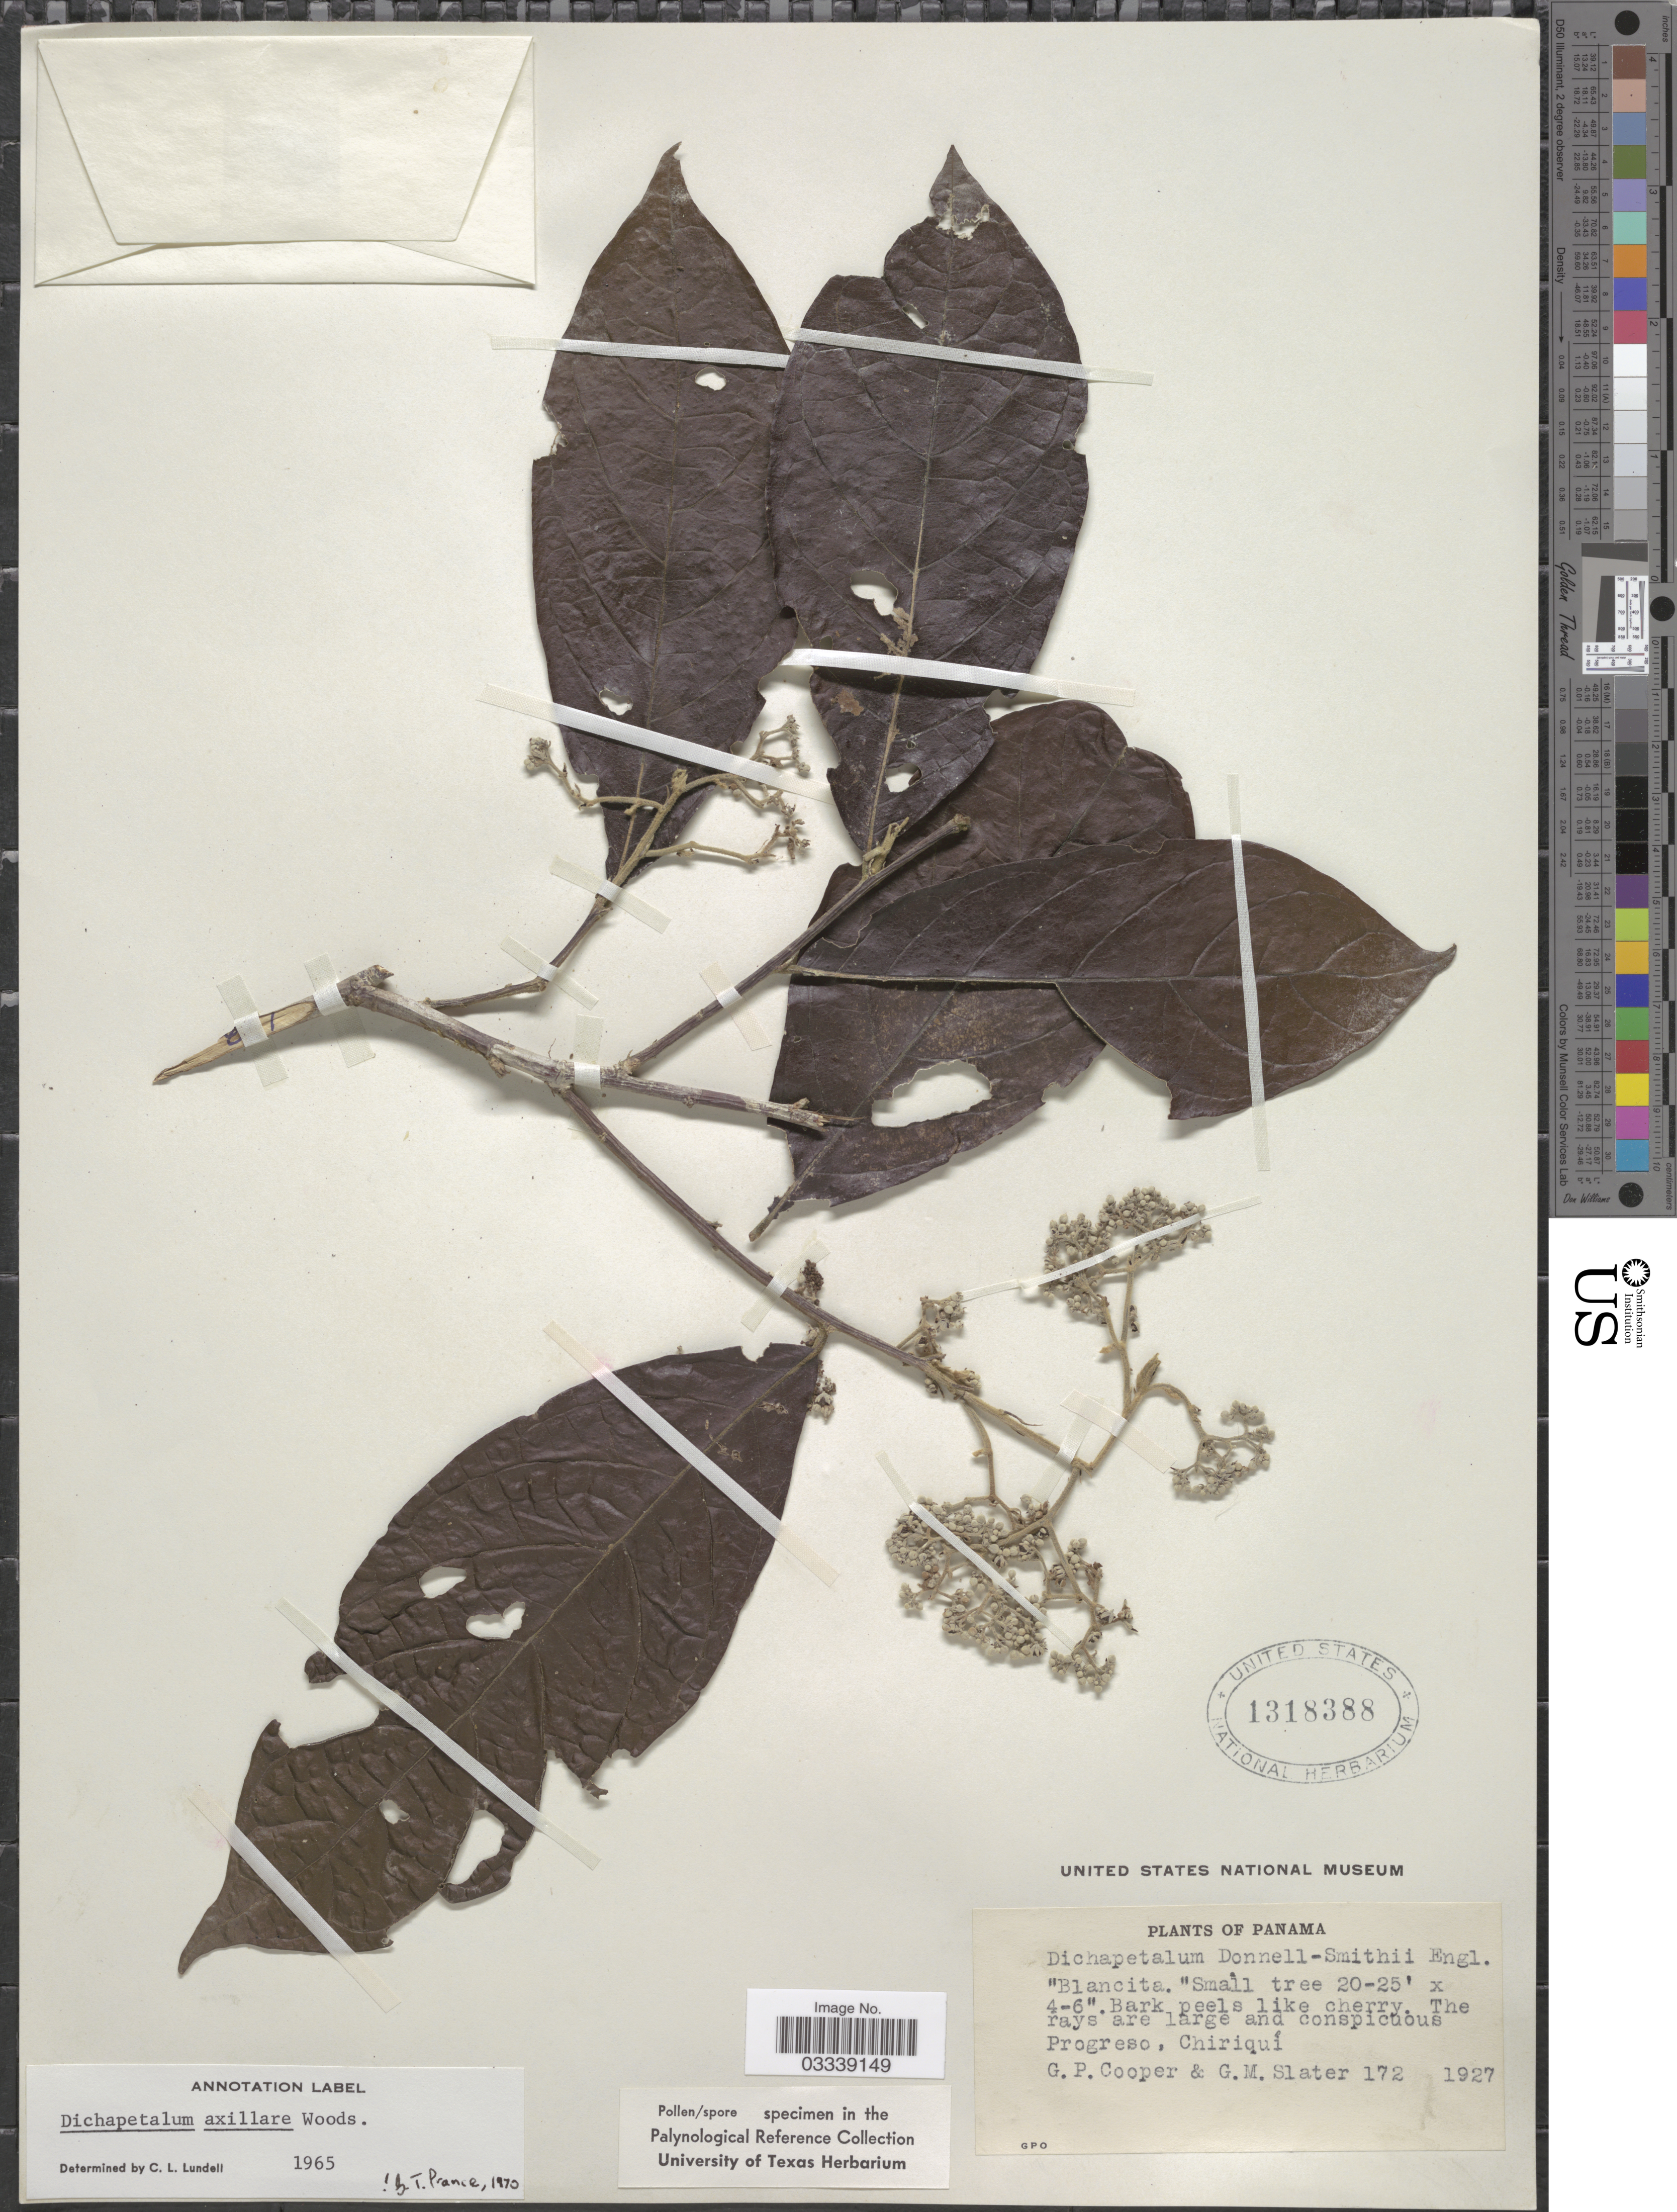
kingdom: Plantae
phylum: Tracheophyta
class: Magnoliopsida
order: Malpighiales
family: Dichapetalaceae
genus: Dichapetalum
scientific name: Dichapetalum axillare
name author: Woodson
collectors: G. Cooper & G. Slater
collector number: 172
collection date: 1927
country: Panama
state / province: Chiriqui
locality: Progreso.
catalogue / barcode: US 1318388